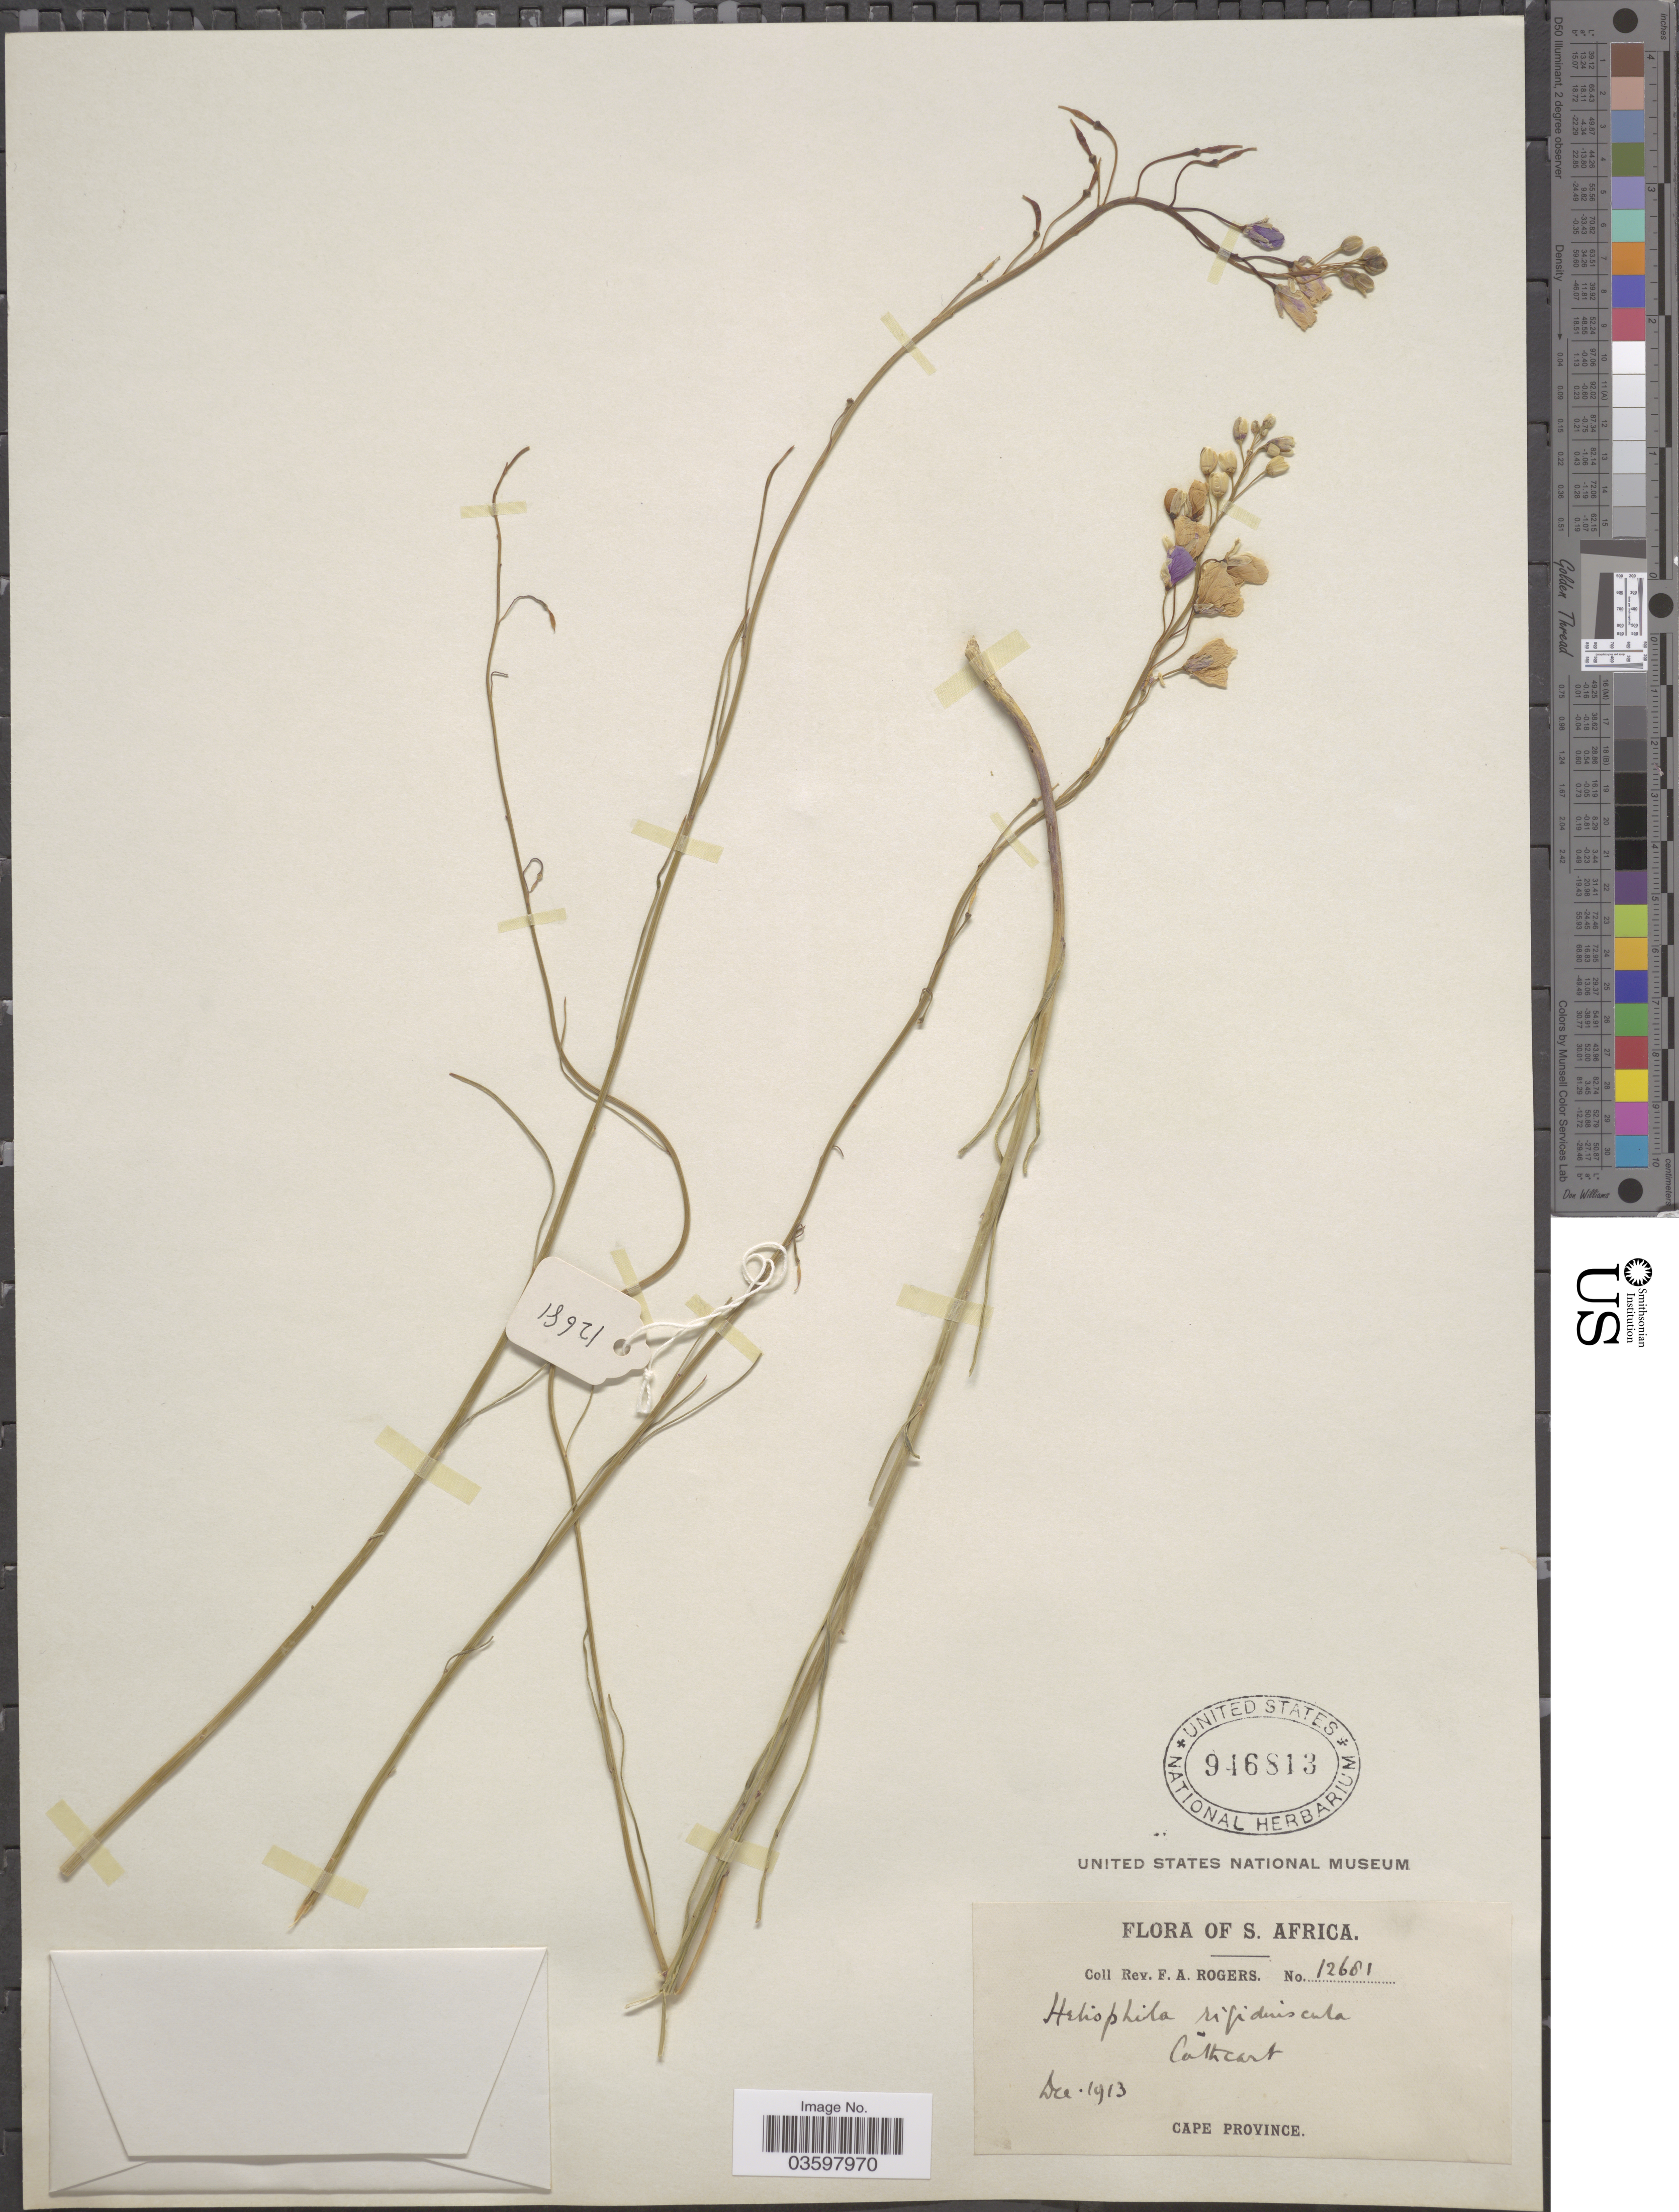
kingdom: Plantae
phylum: Tracheophyta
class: Magnoliopsida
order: Brassicales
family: Brassicaceae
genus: Heliophila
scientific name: Heliophila rigidiuscula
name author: Sond.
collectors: F. A. Rogers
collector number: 12681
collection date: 1913-12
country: South Africa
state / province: Eastern Cape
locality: S. Africa. Cathcart.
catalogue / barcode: US 946813